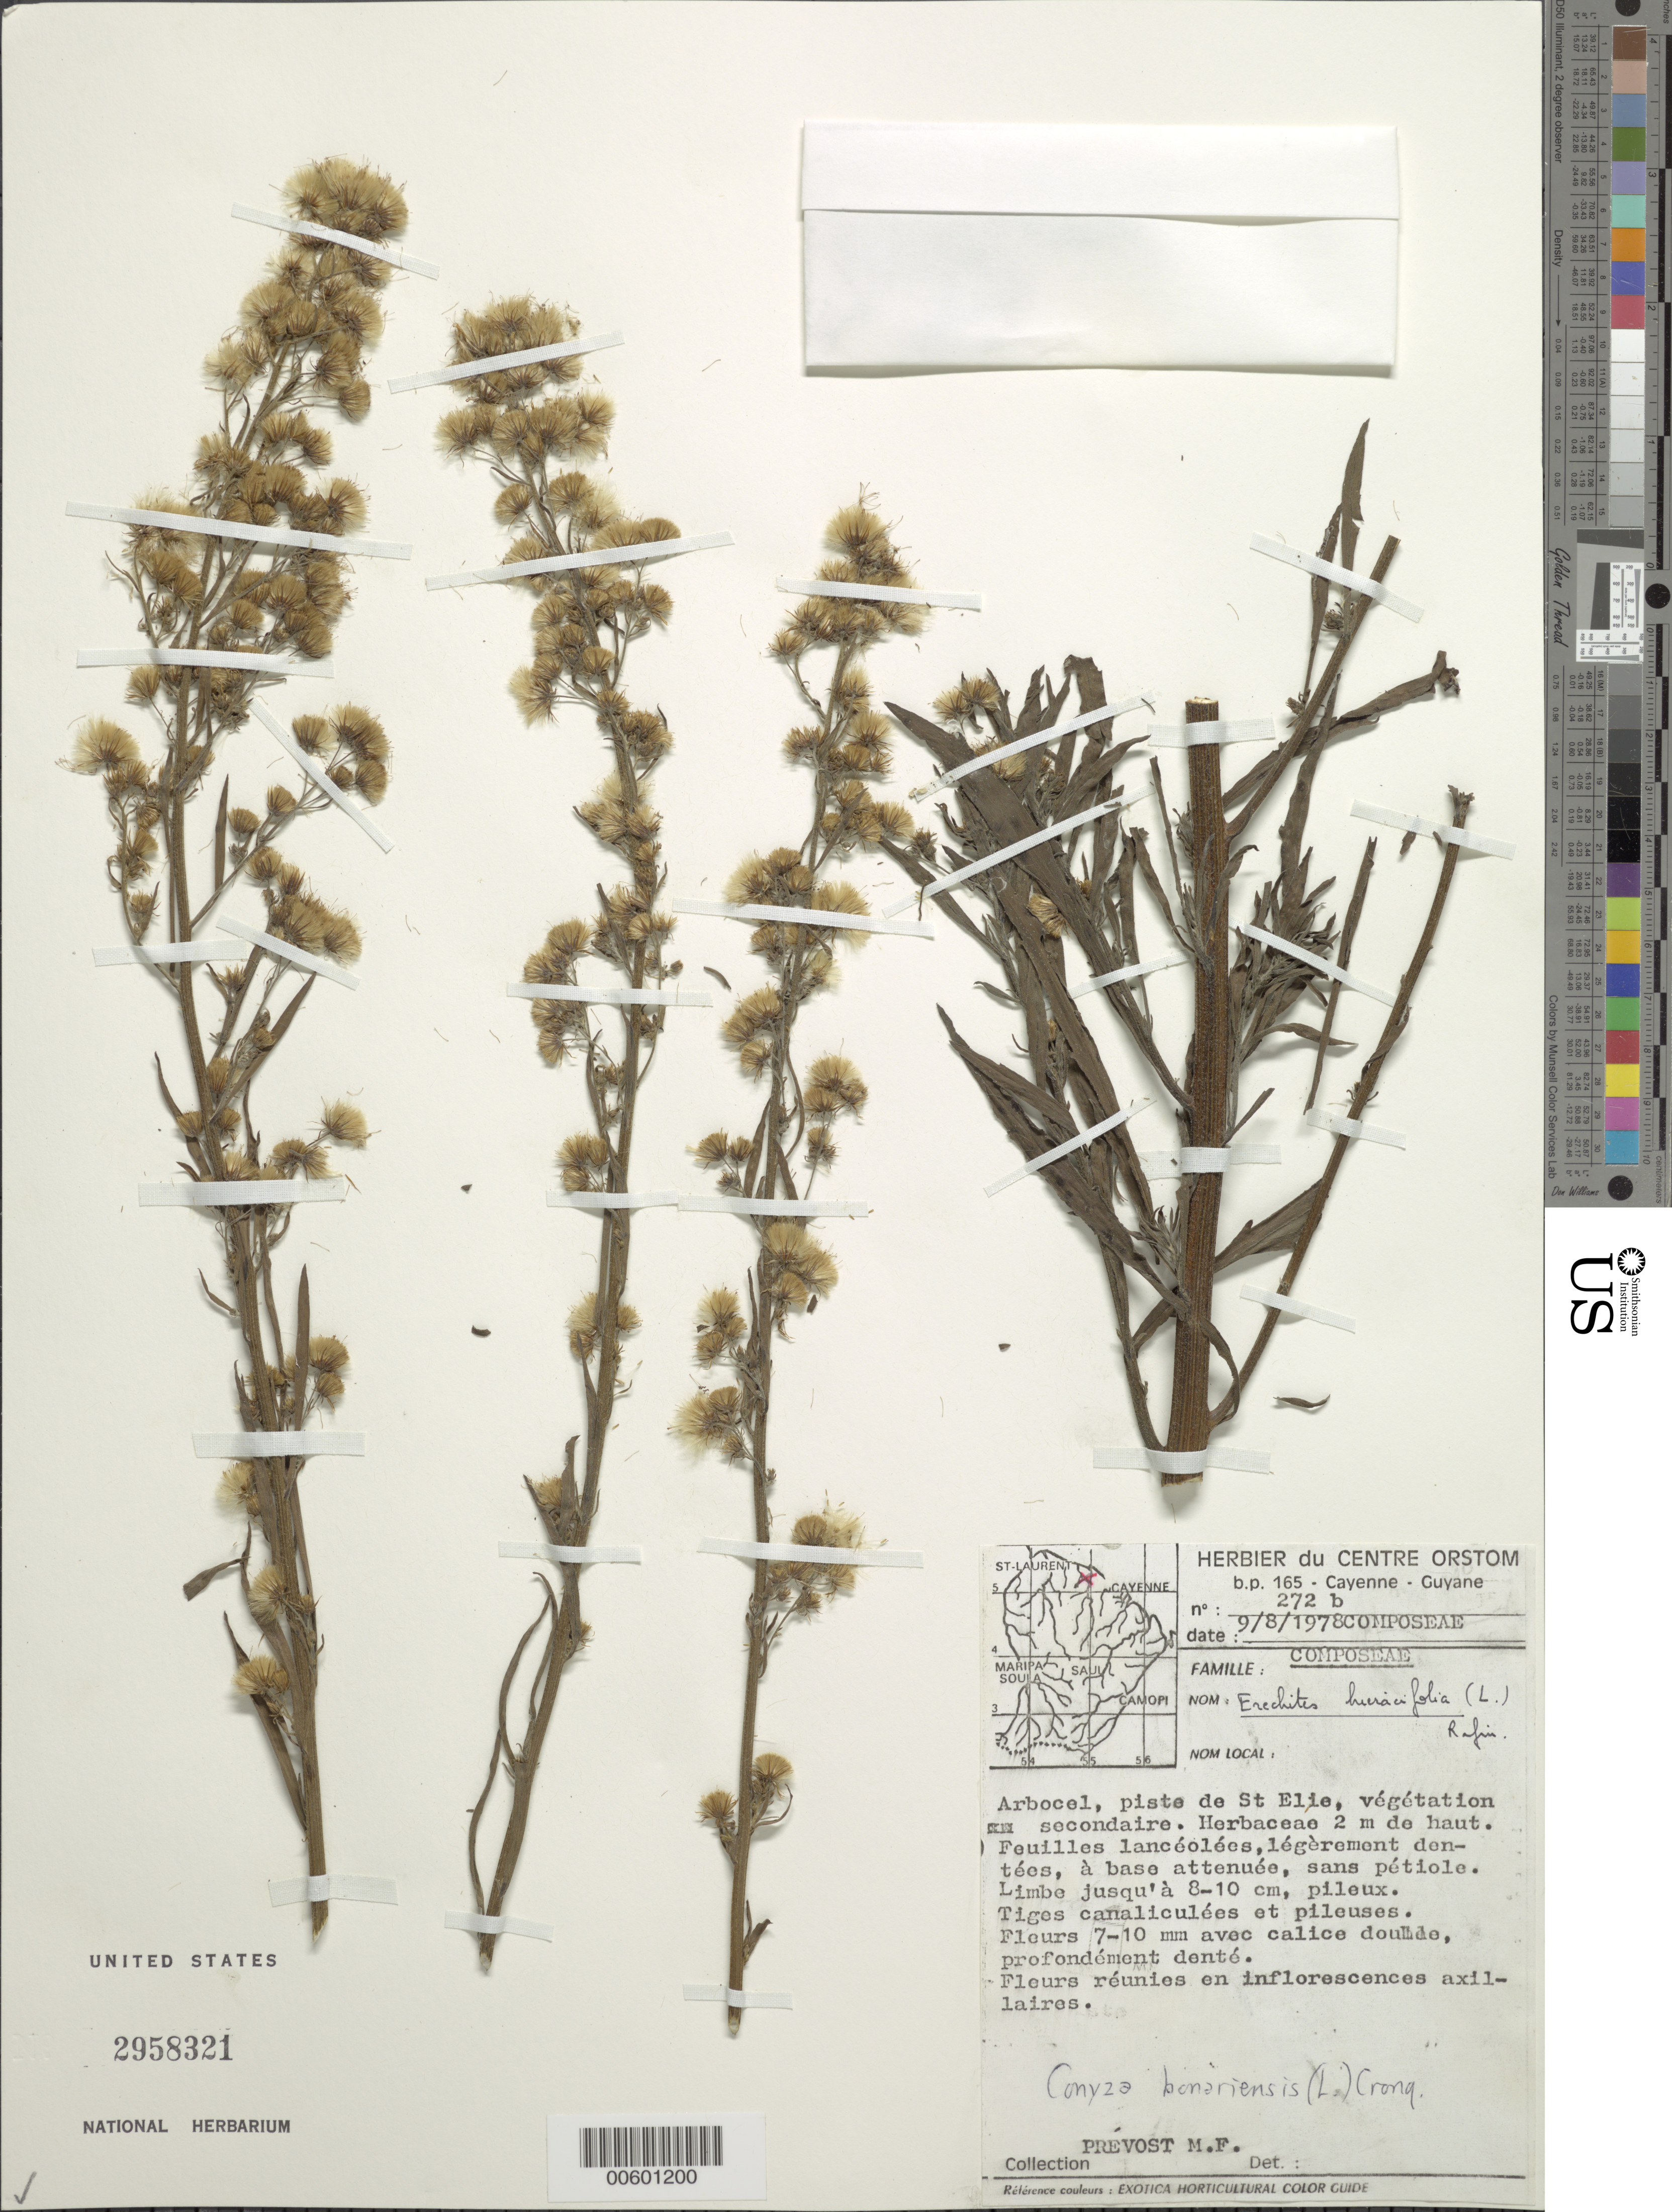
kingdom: Plantae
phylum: Tracheophyta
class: Magnoliopsida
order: Asterales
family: Asteraceae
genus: Conyza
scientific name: Conyza bonariensis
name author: (L.) Cronq.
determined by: Robinson, Harold E., (US)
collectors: M.-F. Prévost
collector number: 272 b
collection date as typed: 9-Aug-78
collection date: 1978-08-09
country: French Guiana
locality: Piste de Saint-Élie, Arbocel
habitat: Végétation secondaire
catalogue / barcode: US 2958321